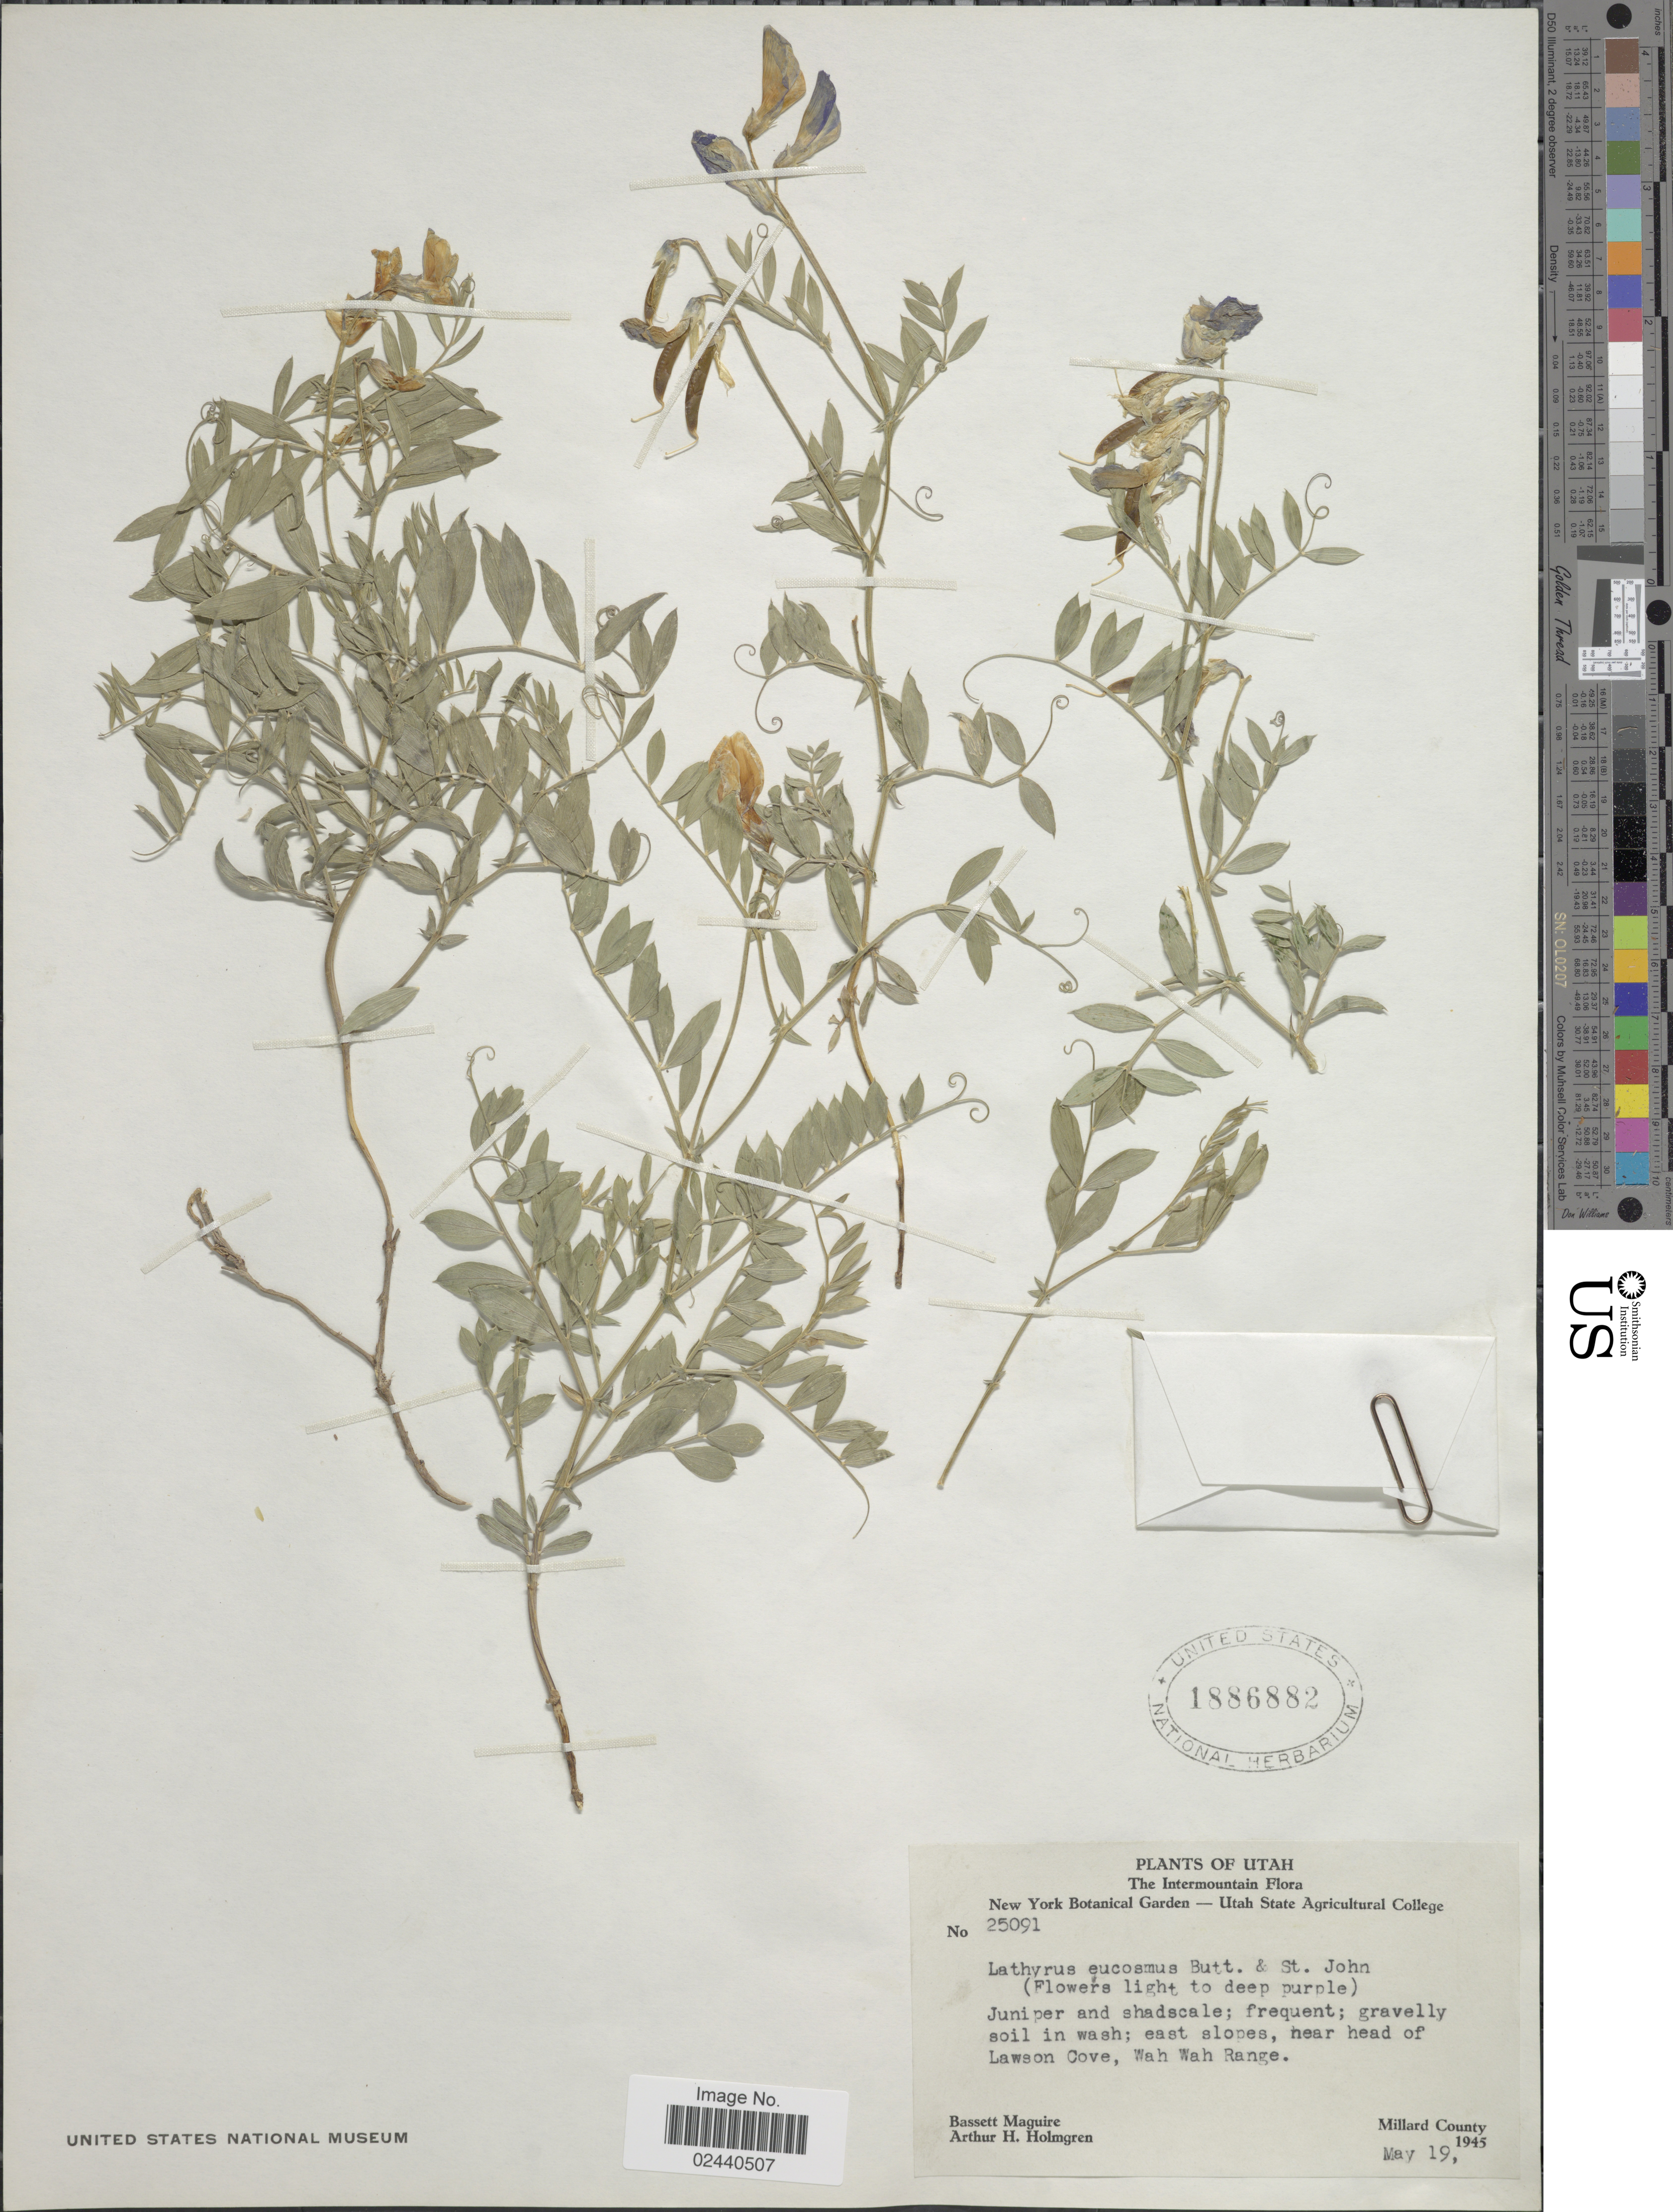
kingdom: Plantae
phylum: Tracheophyta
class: Magnoliopsida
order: Fabales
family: Fabaceae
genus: Lathyrus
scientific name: Lathyrus eucosmus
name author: Butters & H. St. John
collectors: B. Maguire & A. H. Holmgren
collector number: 25091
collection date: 1945-05-19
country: United States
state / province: Utah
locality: The Intermountain Flora. East slopes, near head of Lawson Cove, Wah Wah Range. Millard County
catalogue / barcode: US 1886882